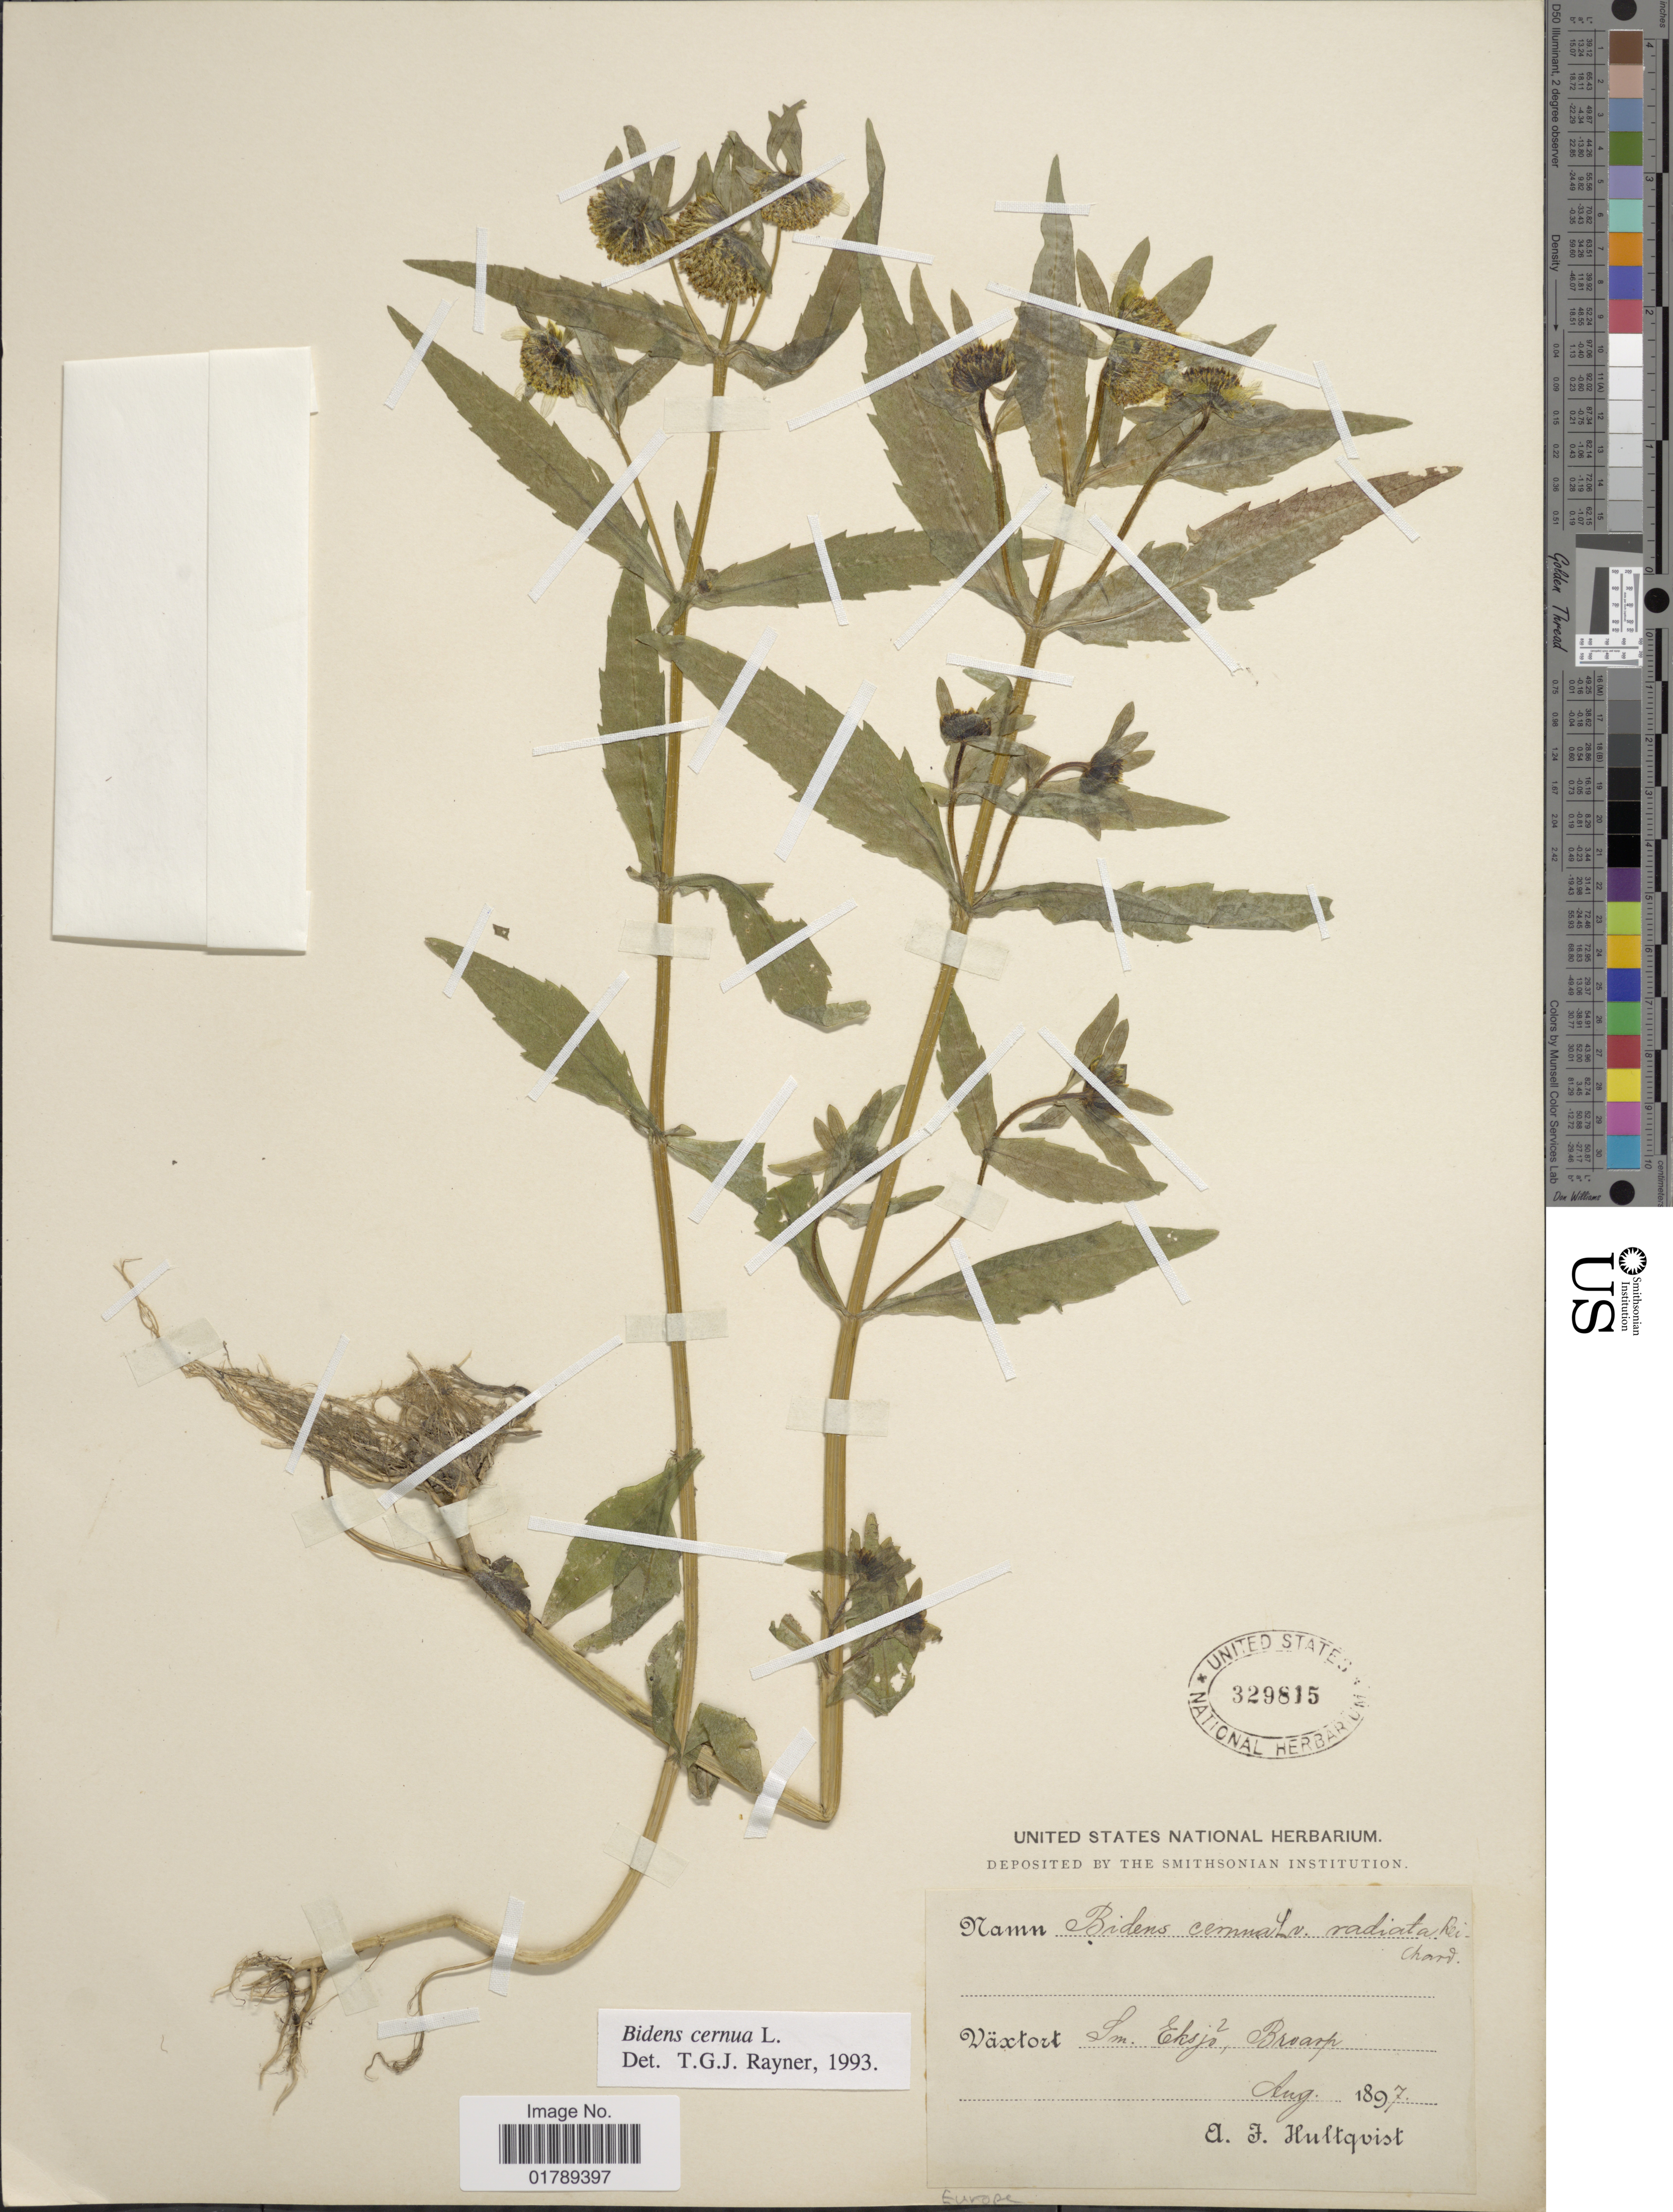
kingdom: Plantae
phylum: Tracheophyta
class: Magnoliopsida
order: Asterales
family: Asteraceae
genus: Bidens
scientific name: Bidens cernua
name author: L.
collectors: A. Hultqvist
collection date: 1897-08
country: Sweden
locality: Waxfort. Sm. Eksjo, Broarp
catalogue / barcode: US 329815